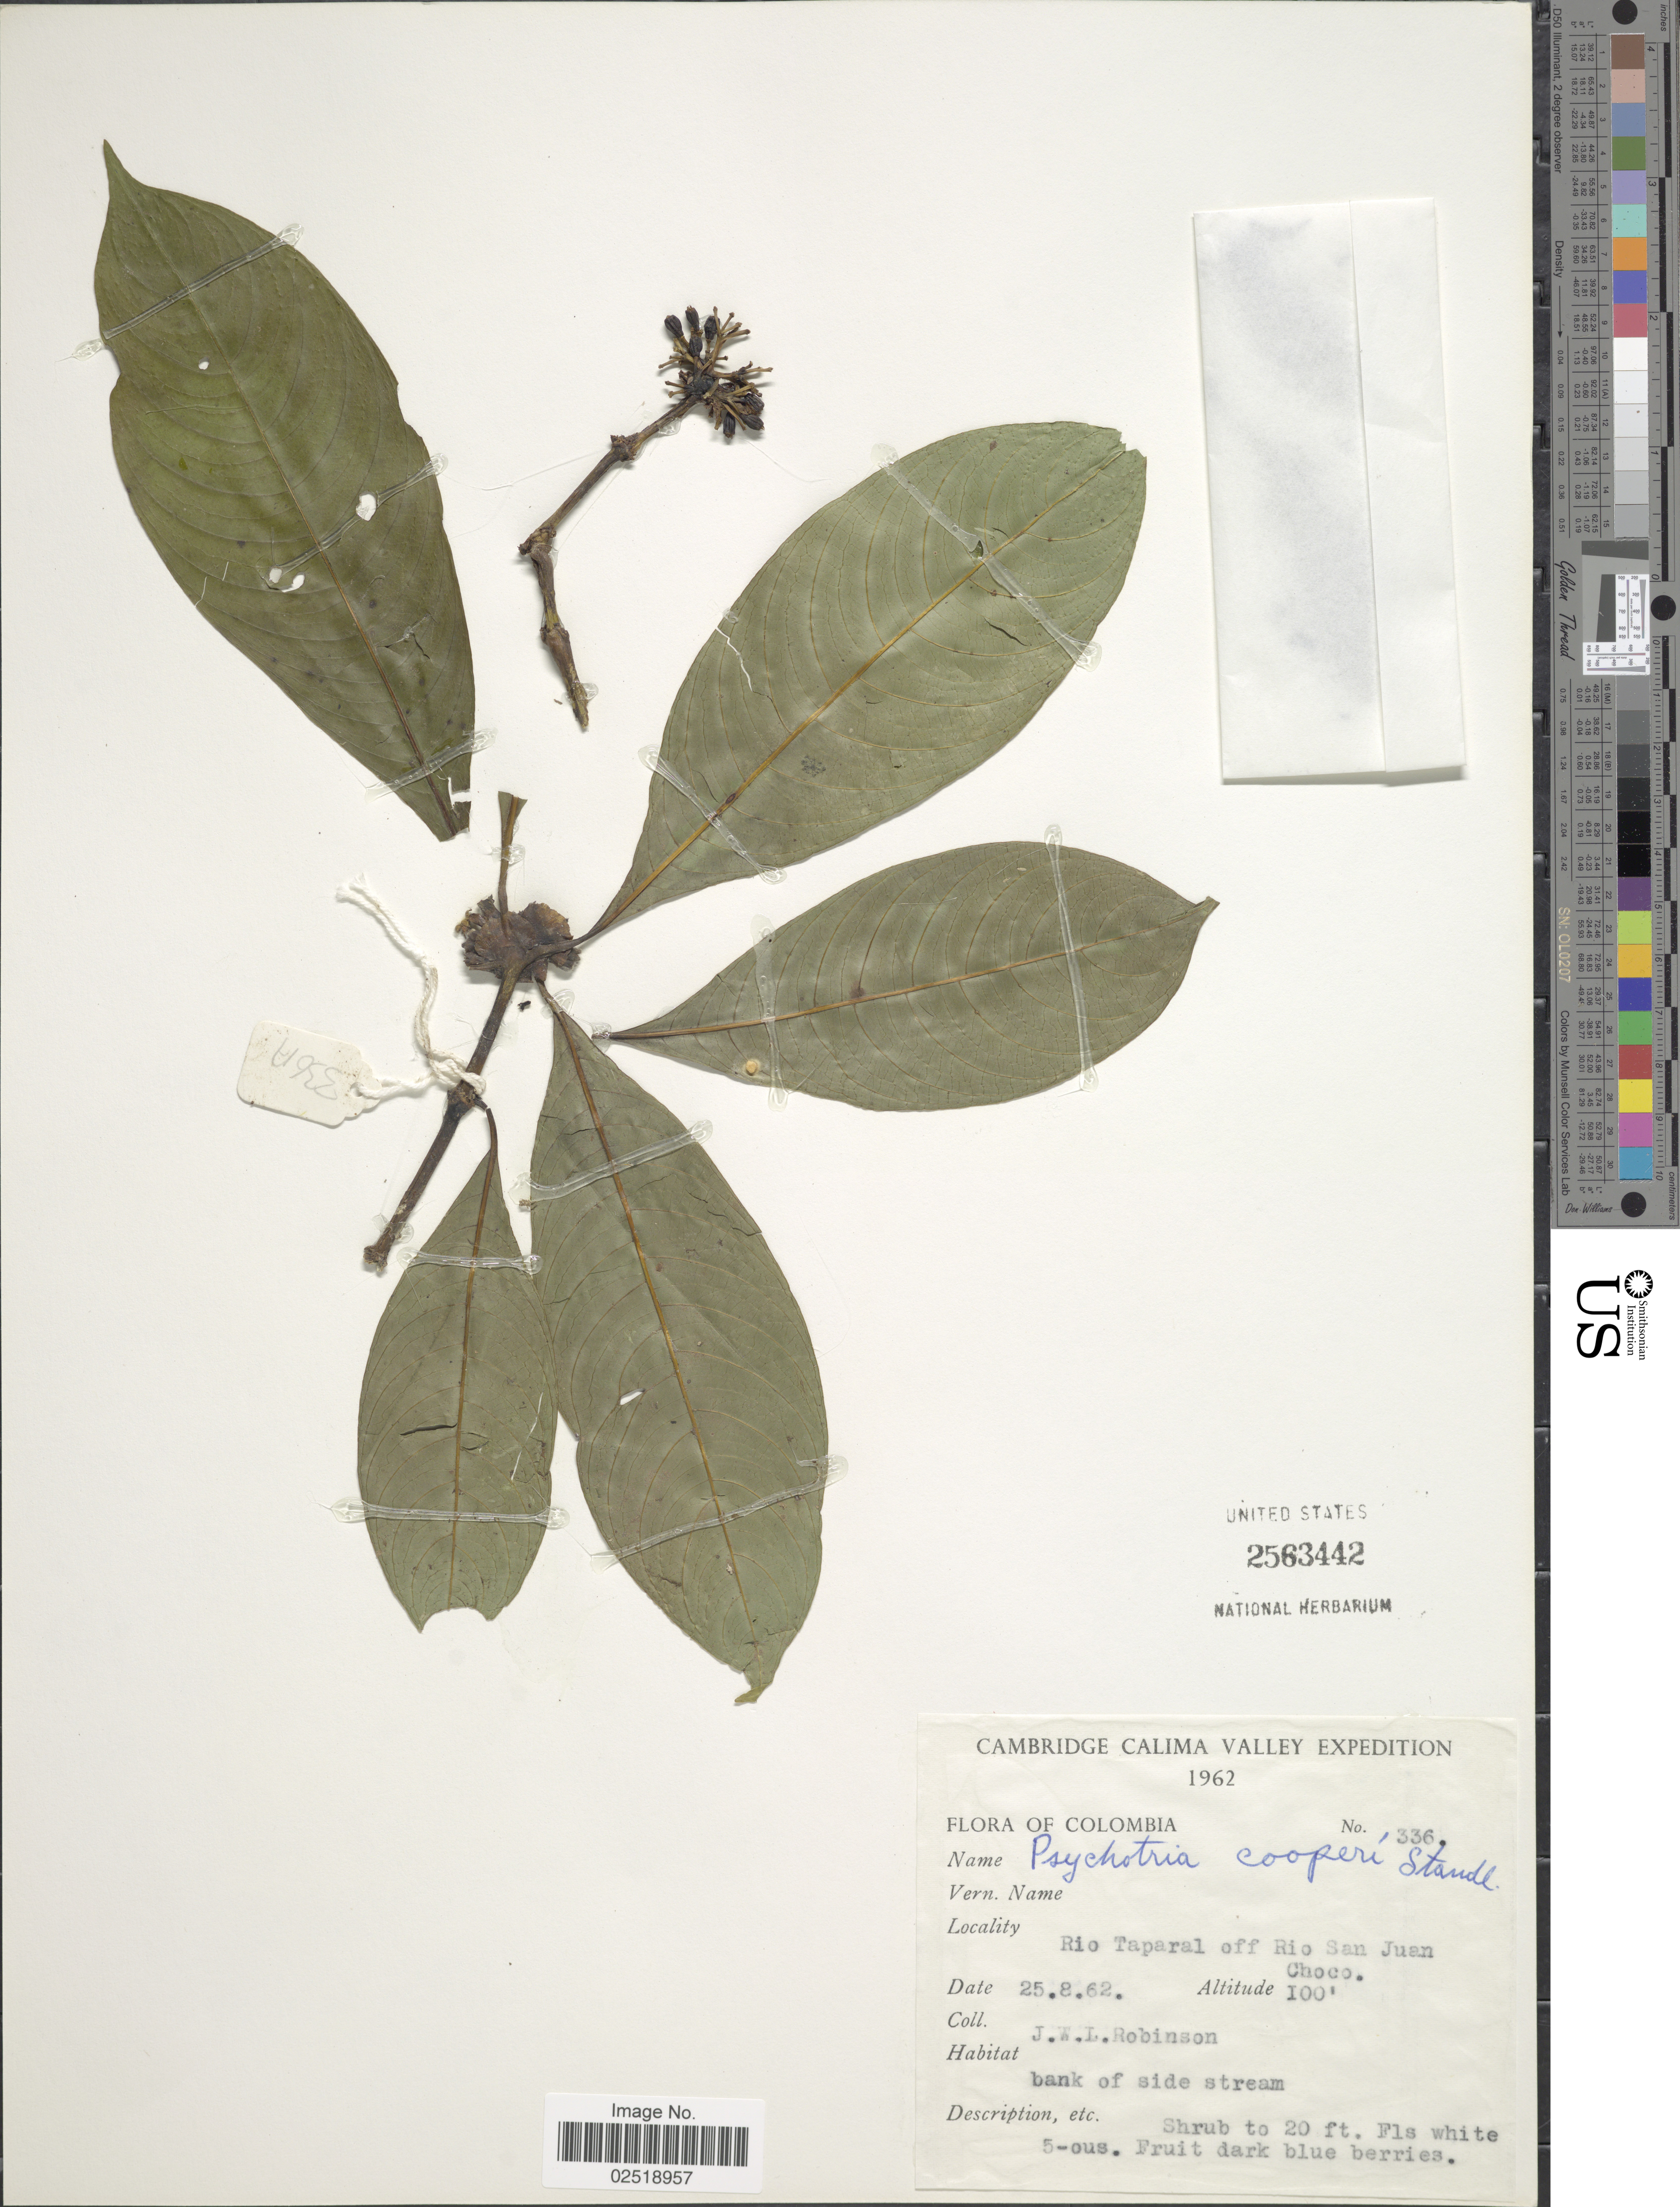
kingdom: Plantae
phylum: Tracheophyta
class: Magnoliopsida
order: Gentianales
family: Rubiaceae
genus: Psychotria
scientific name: Psychotria cooperi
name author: Standl.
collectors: J. W. Robinson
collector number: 336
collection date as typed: Transcribed d/m/y: 25/8/62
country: Colombia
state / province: Chocó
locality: Rio Taparal off Rio San Juan, bank of side stream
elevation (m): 30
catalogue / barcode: US 2563442